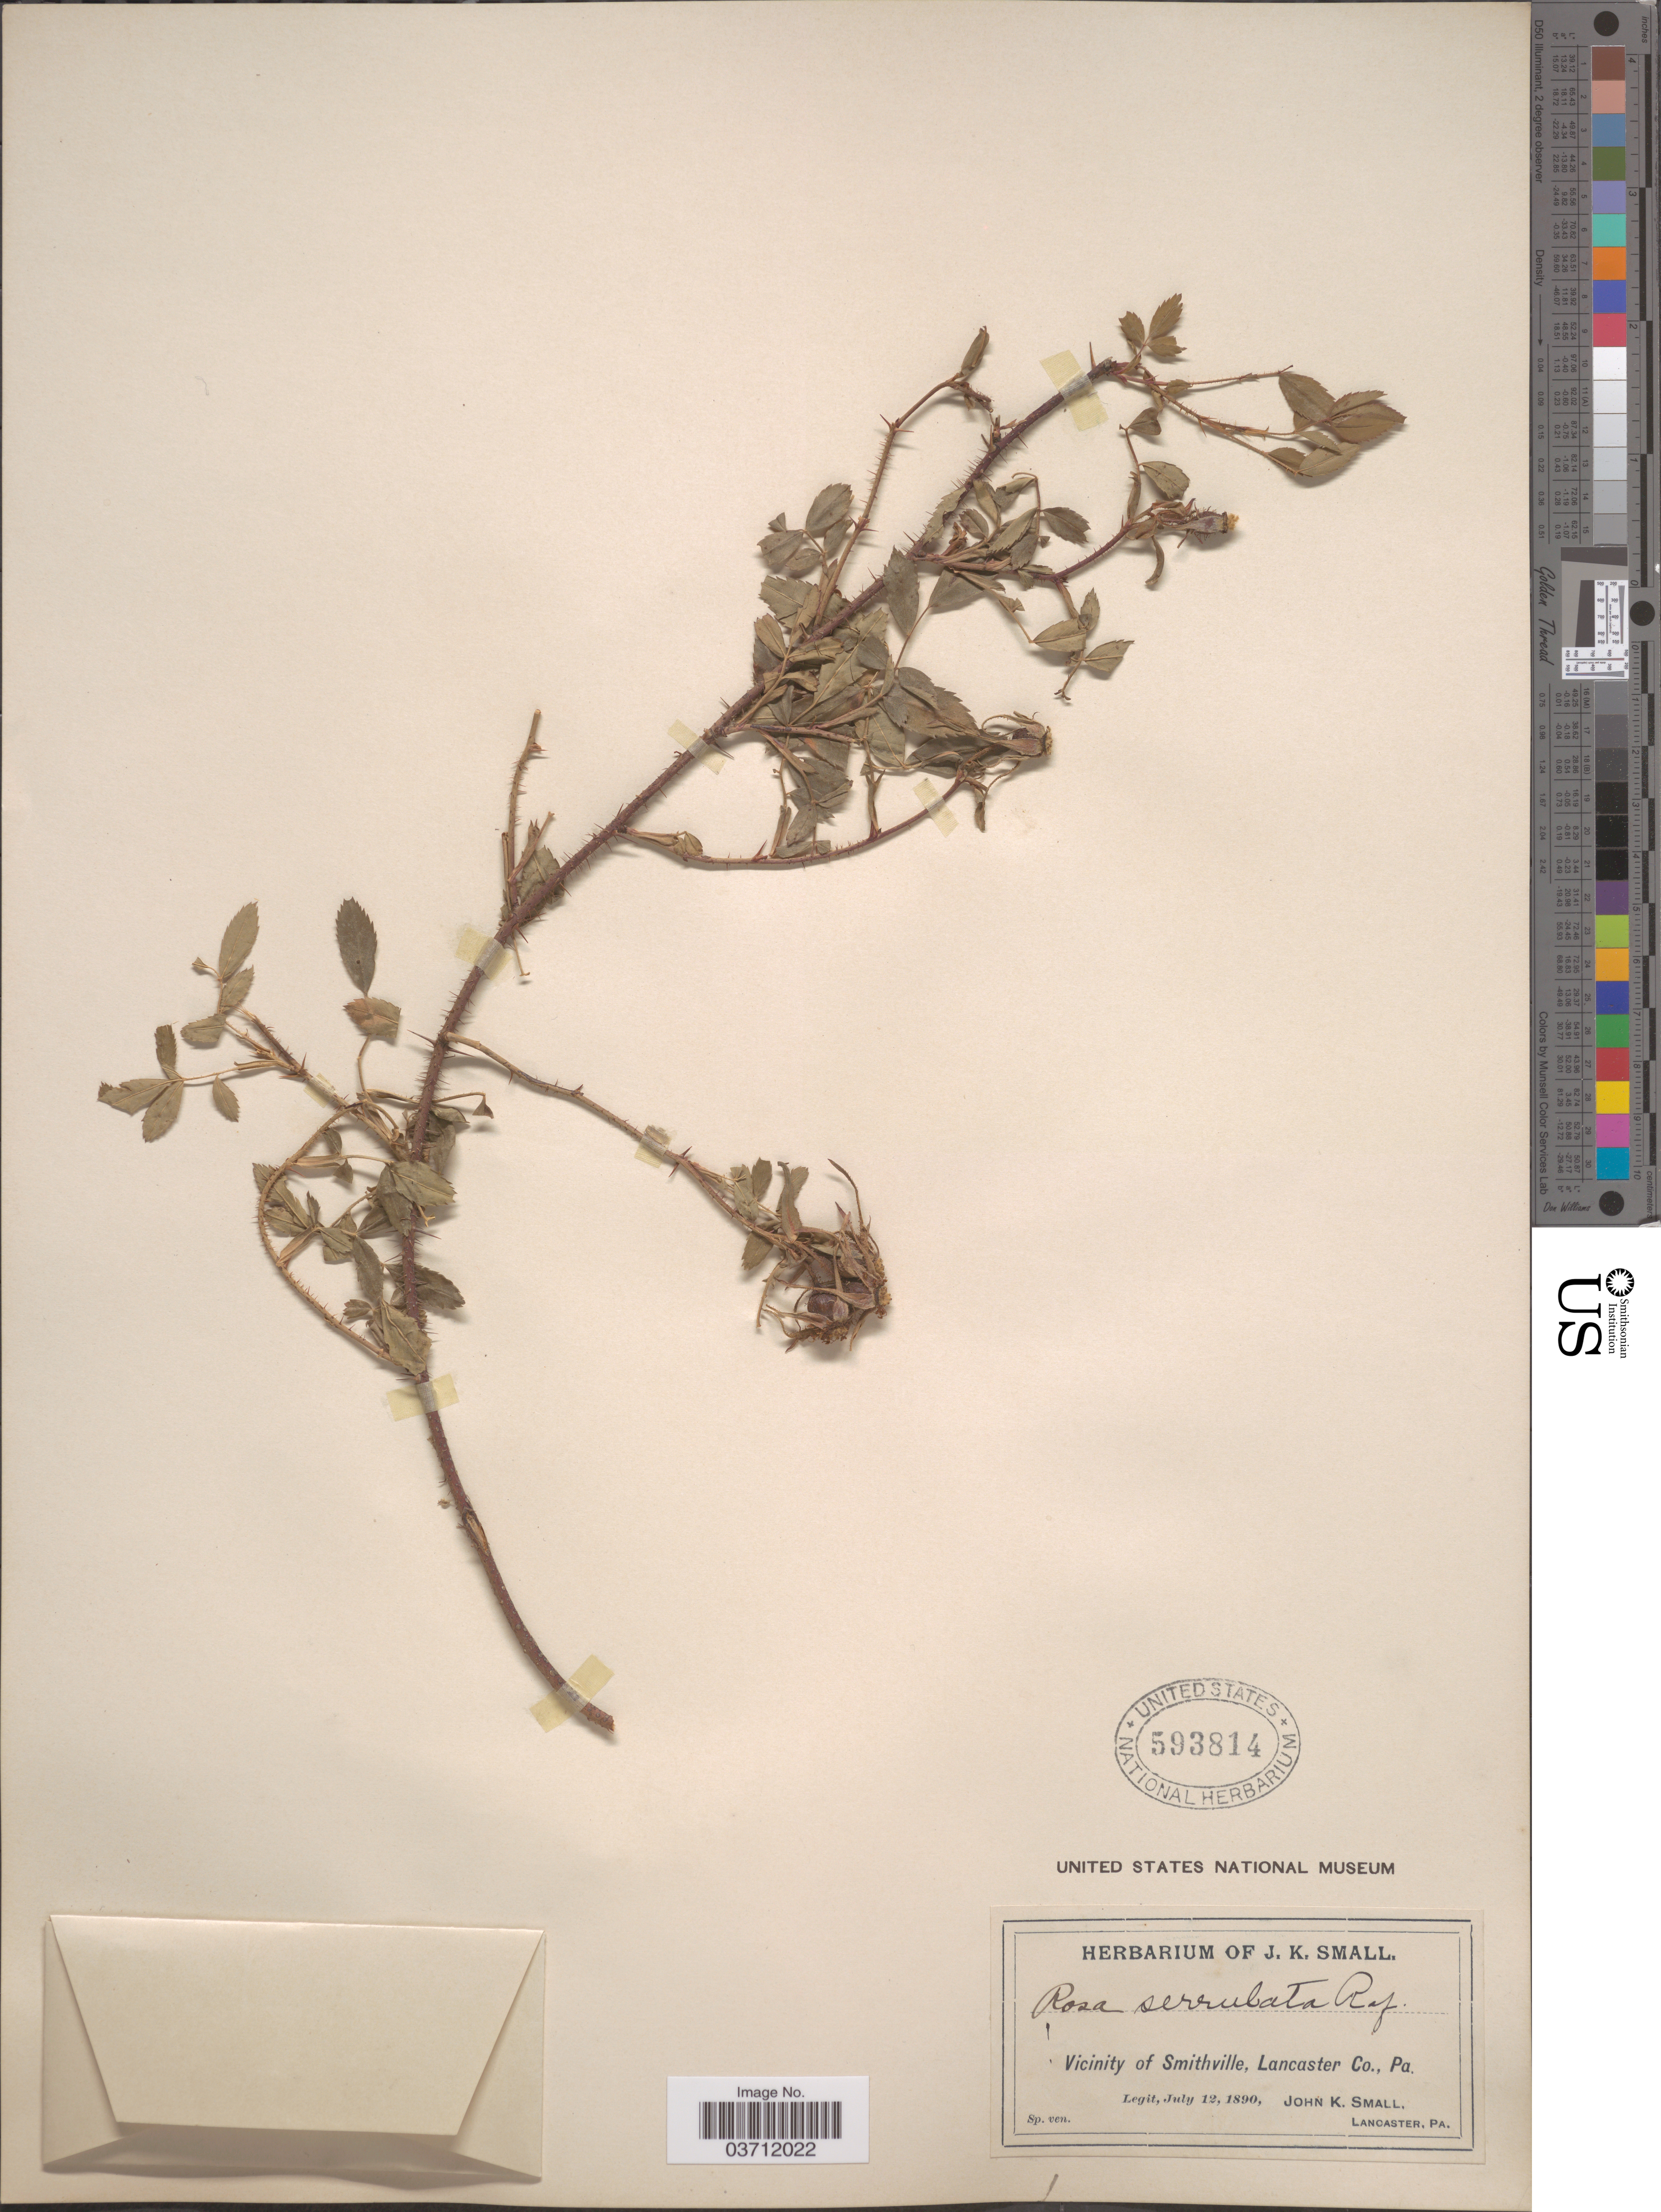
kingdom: Plantae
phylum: Tracheophyta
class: Magnoliopsida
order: Rosales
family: Rosaceae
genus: Rosa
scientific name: Rosa serrulata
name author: Raf.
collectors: J. K. Small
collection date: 1890-07-12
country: United States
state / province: Pennsylvania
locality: Vicinity of Smithville, Lancaster Co.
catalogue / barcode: US 593814